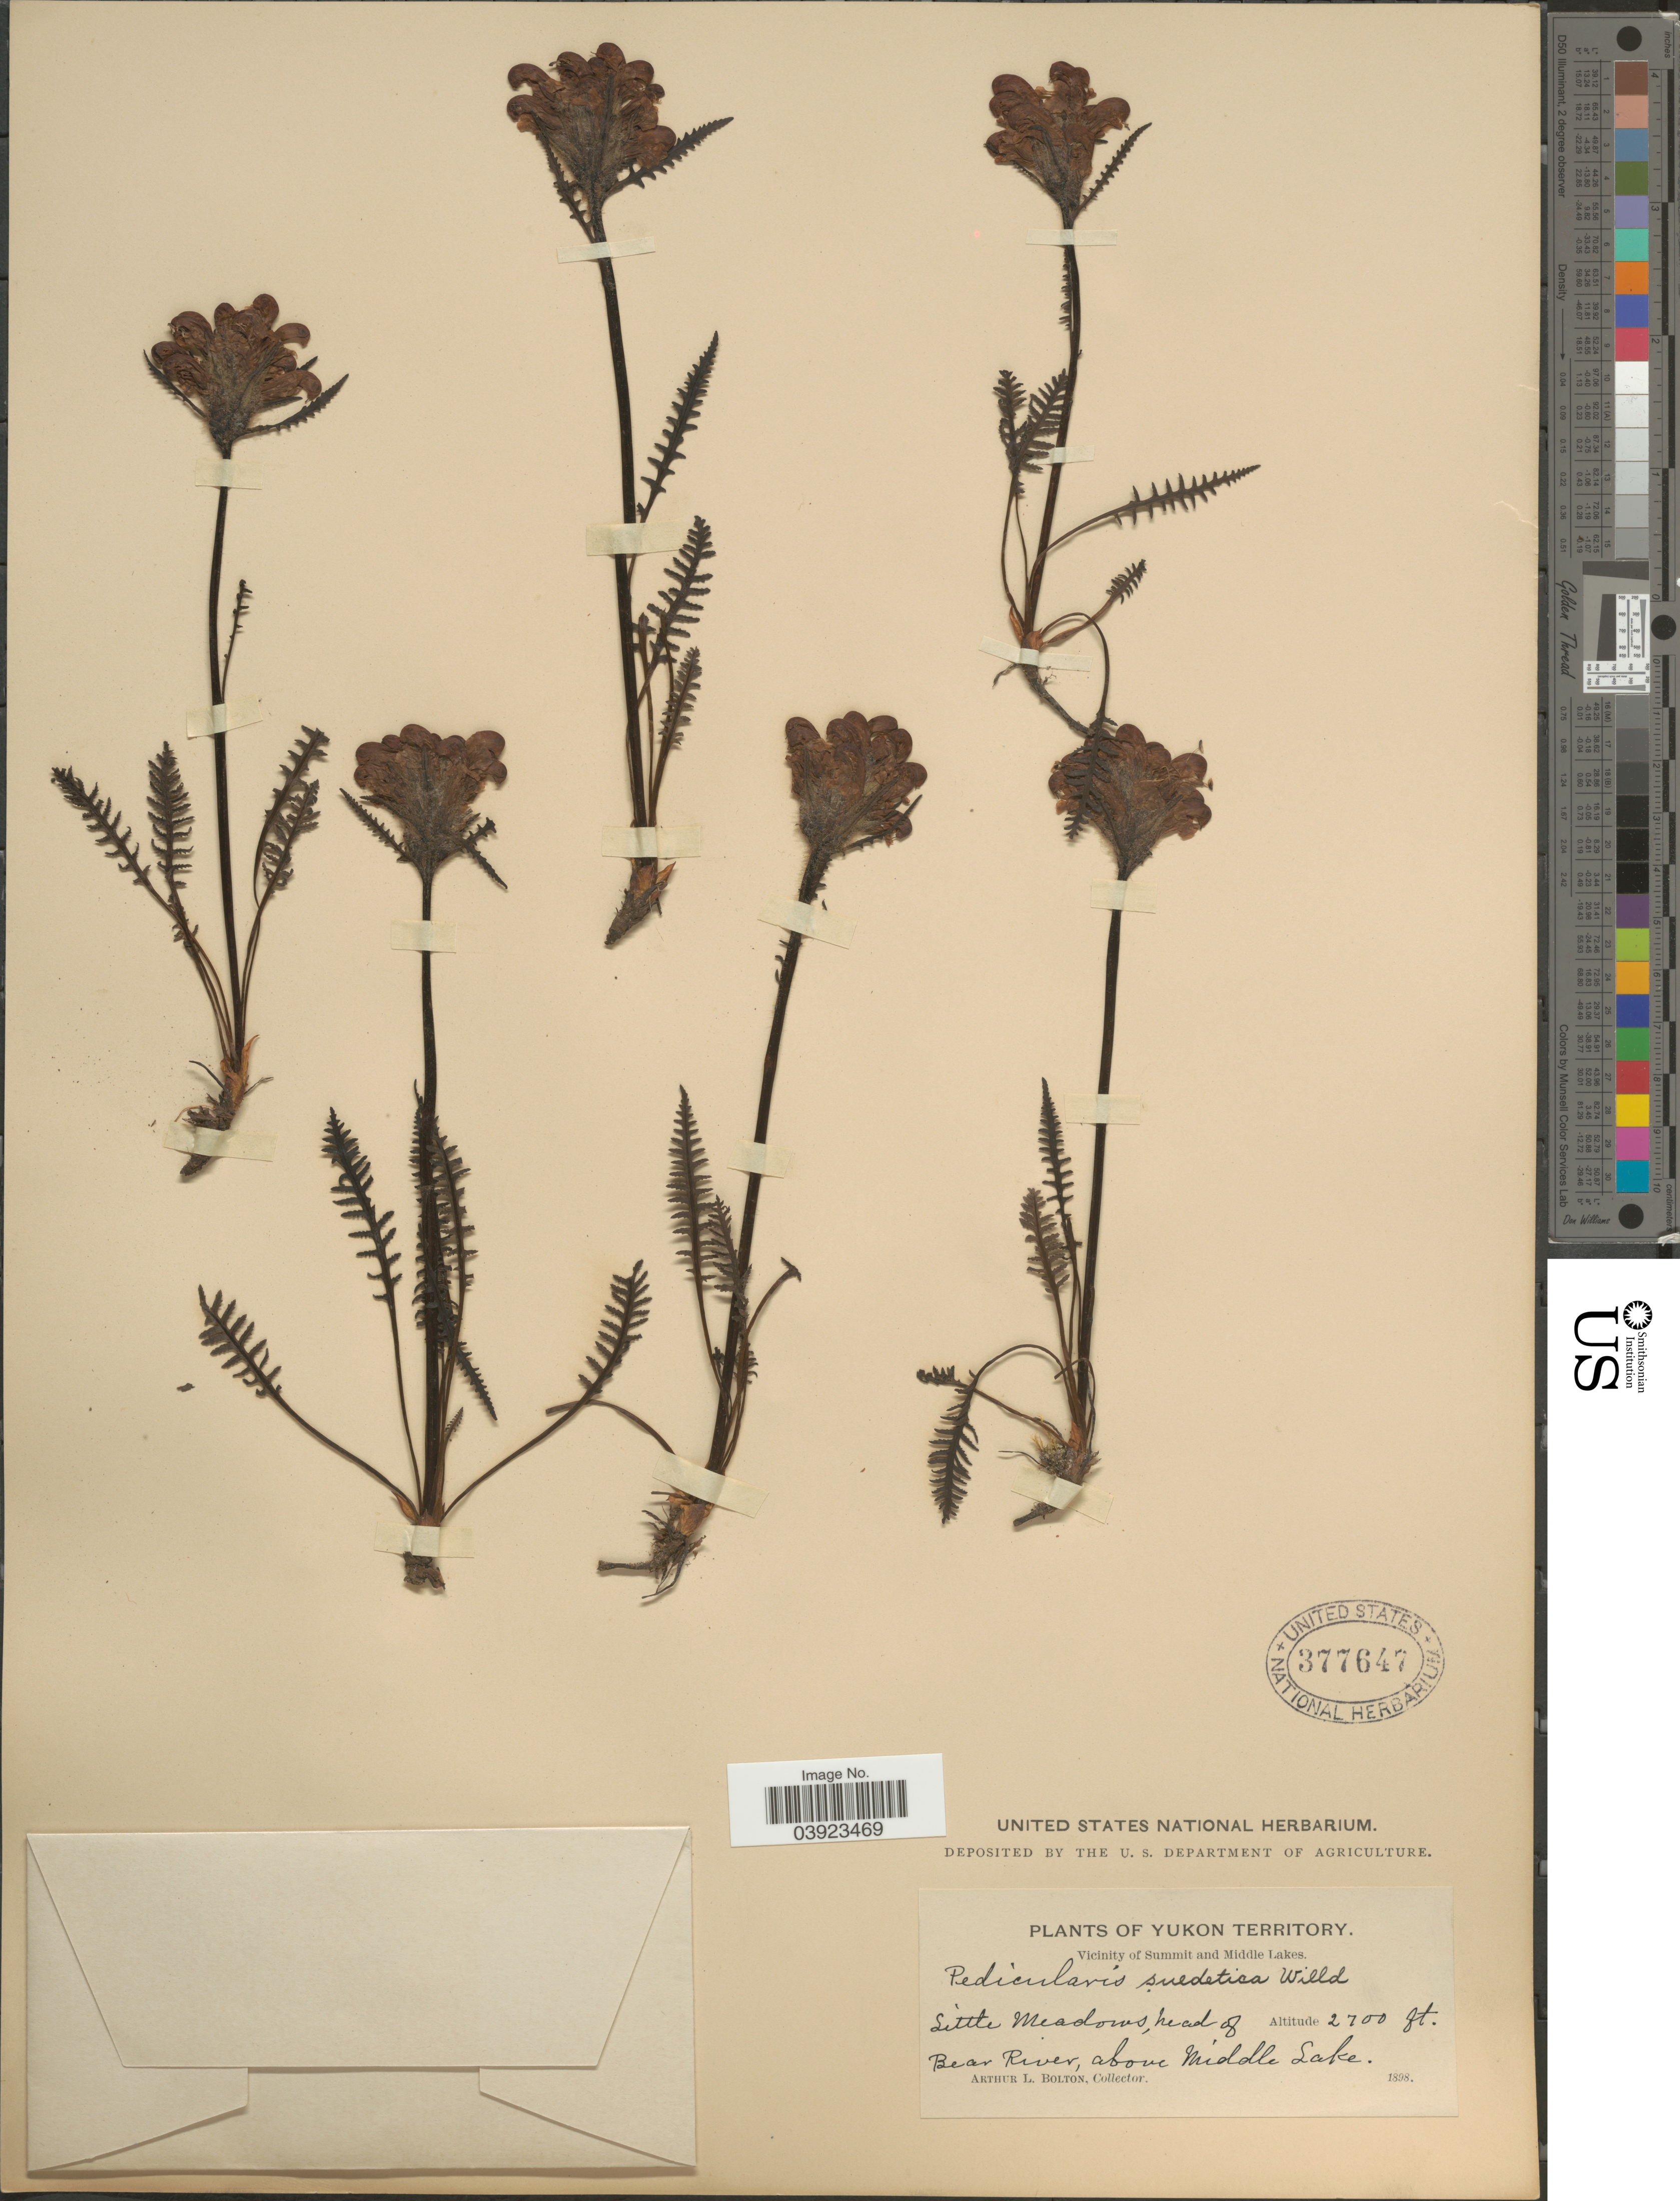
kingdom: Plantae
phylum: Tracheophyta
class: Magnoliopsida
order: Lamiales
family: Orobanchaceae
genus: Pedicularis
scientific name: Pedicularis scopulorum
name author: A. Gray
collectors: A. Bolton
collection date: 1898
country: Canada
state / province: Yukon Territory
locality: Vicinity of Summit and Middle Lakes. Little Meadows, head of Bear River, above Middle Lake.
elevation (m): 823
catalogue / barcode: US 377647